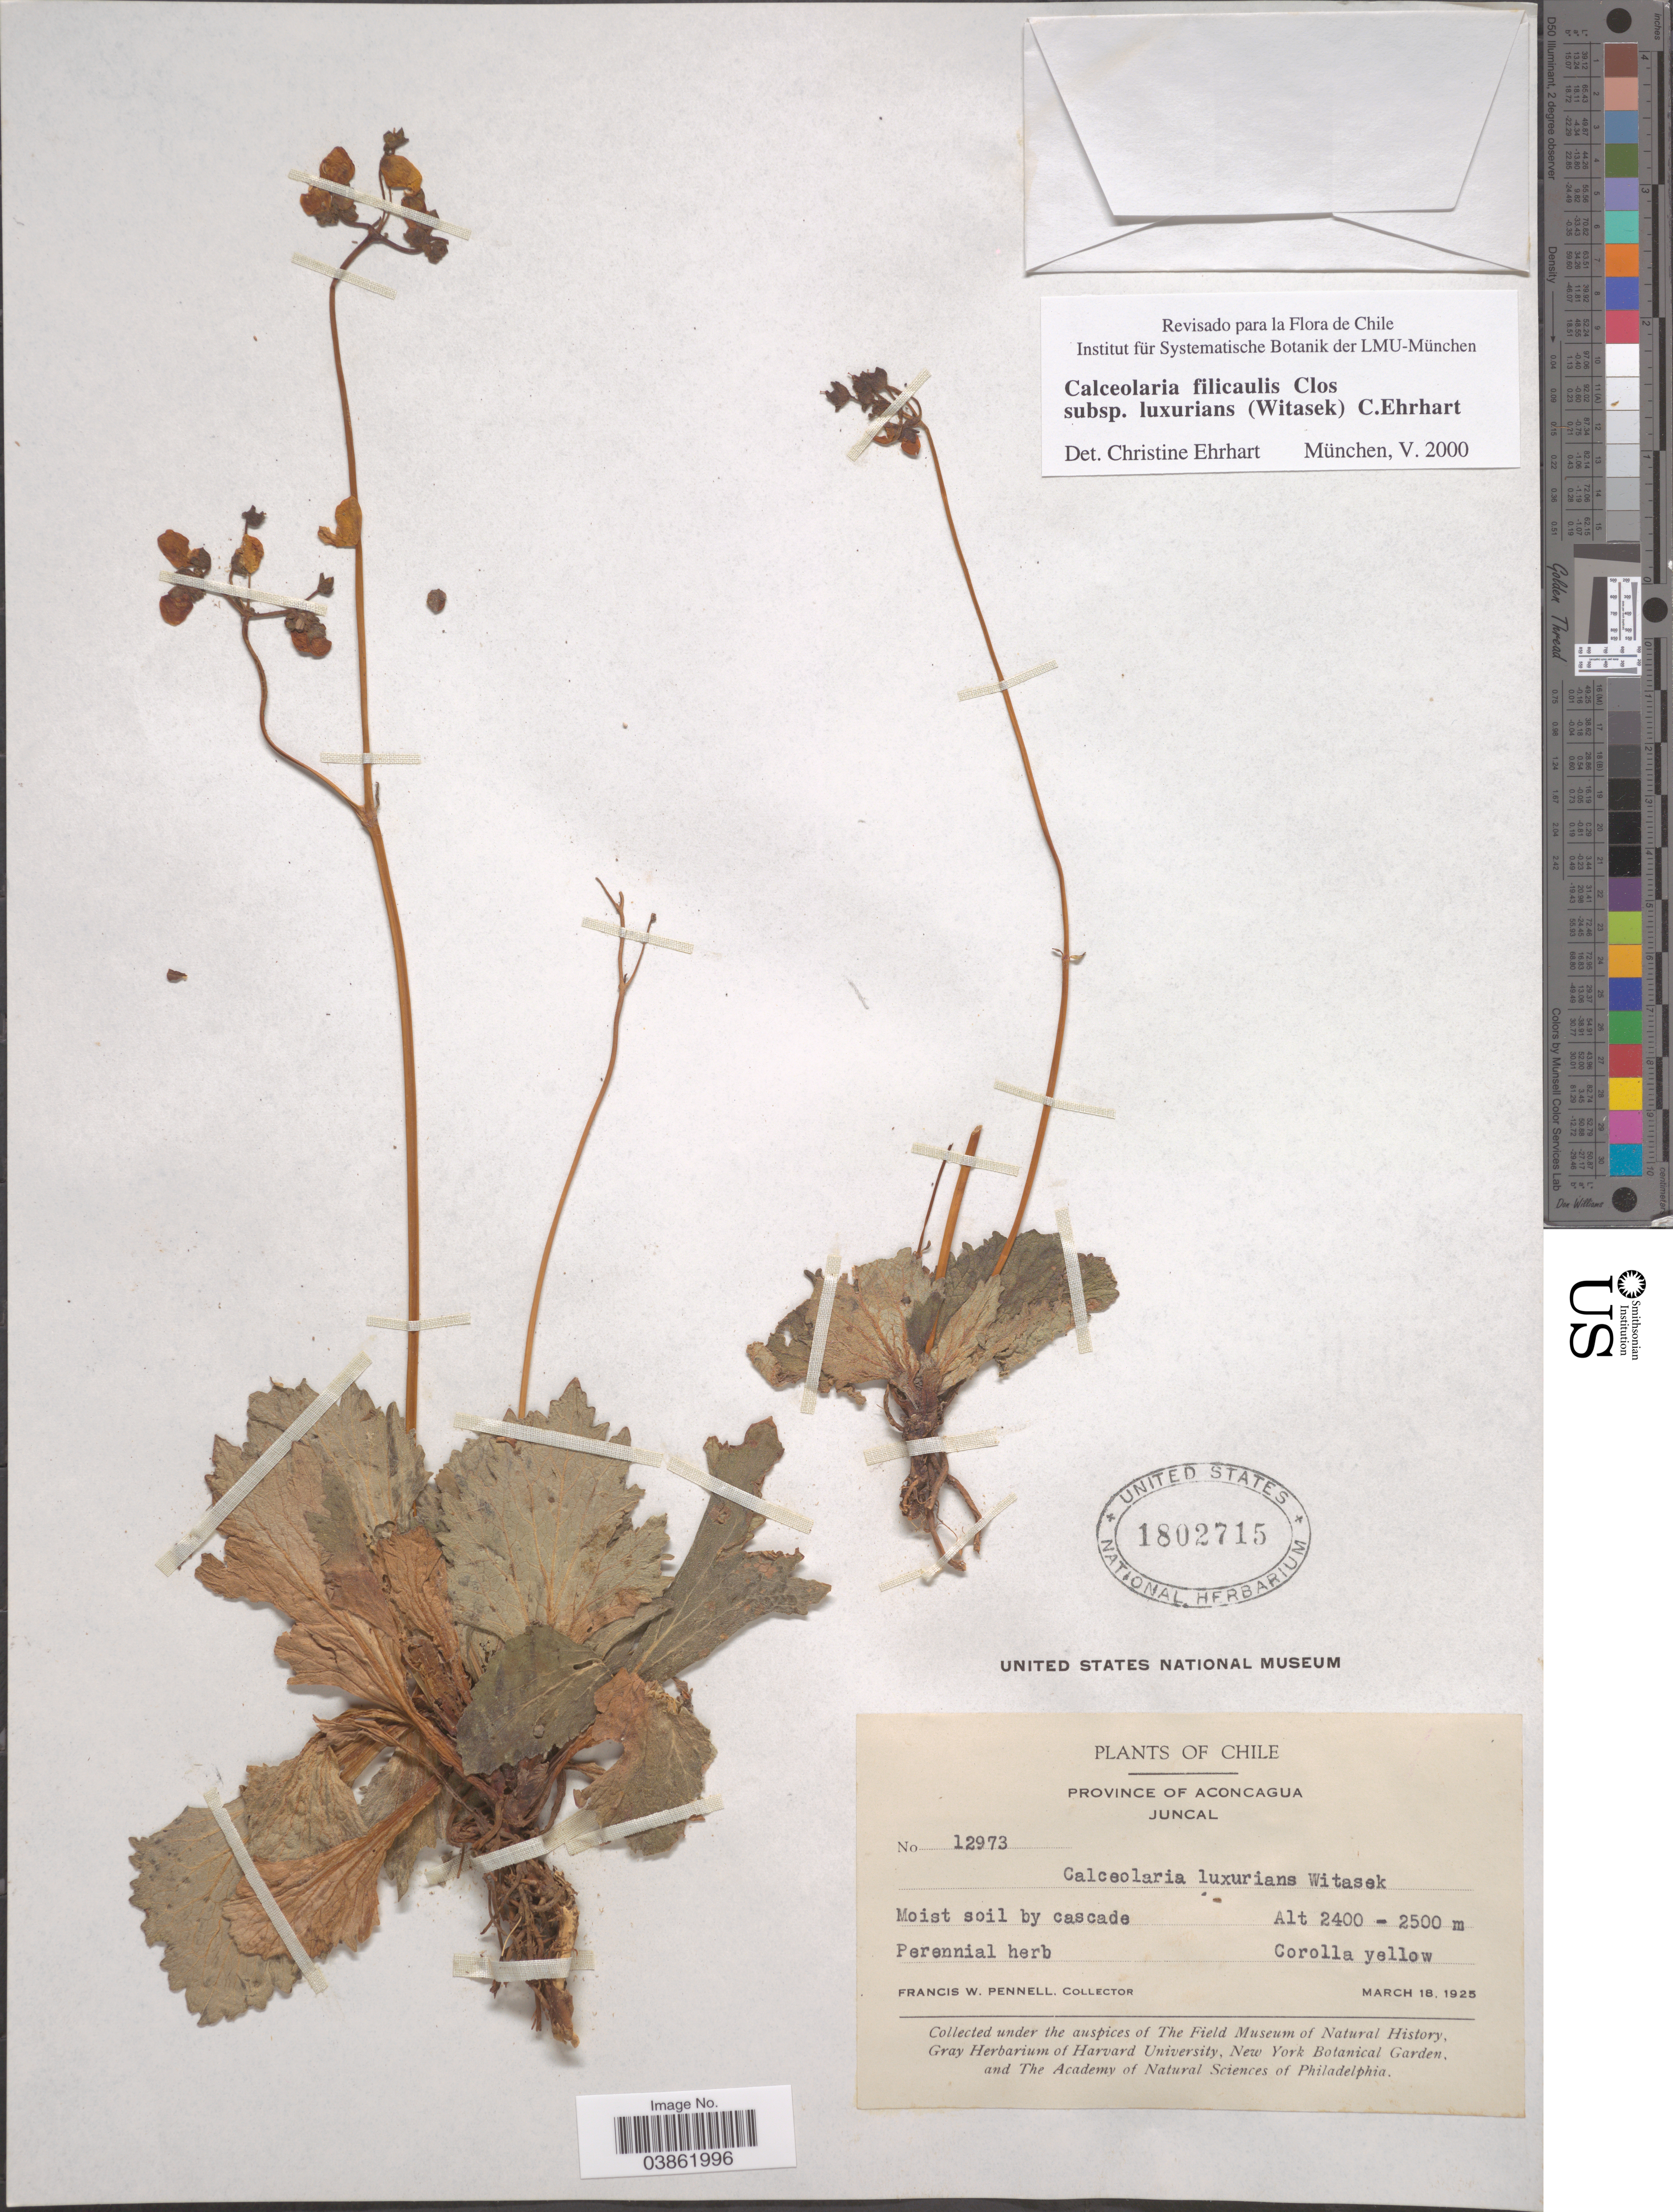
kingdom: Plantae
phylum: Tracheophyta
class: Magnoliopsida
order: Lamiales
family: Calceolariaceae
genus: Calceolaria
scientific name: Calceolaria filicaulis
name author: Clos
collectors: F. W. Pennell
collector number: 12973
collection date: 1925-03-18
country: Chile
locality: Province of Aconcagua, Juncal.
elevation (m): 2400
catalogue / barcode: US 1802715